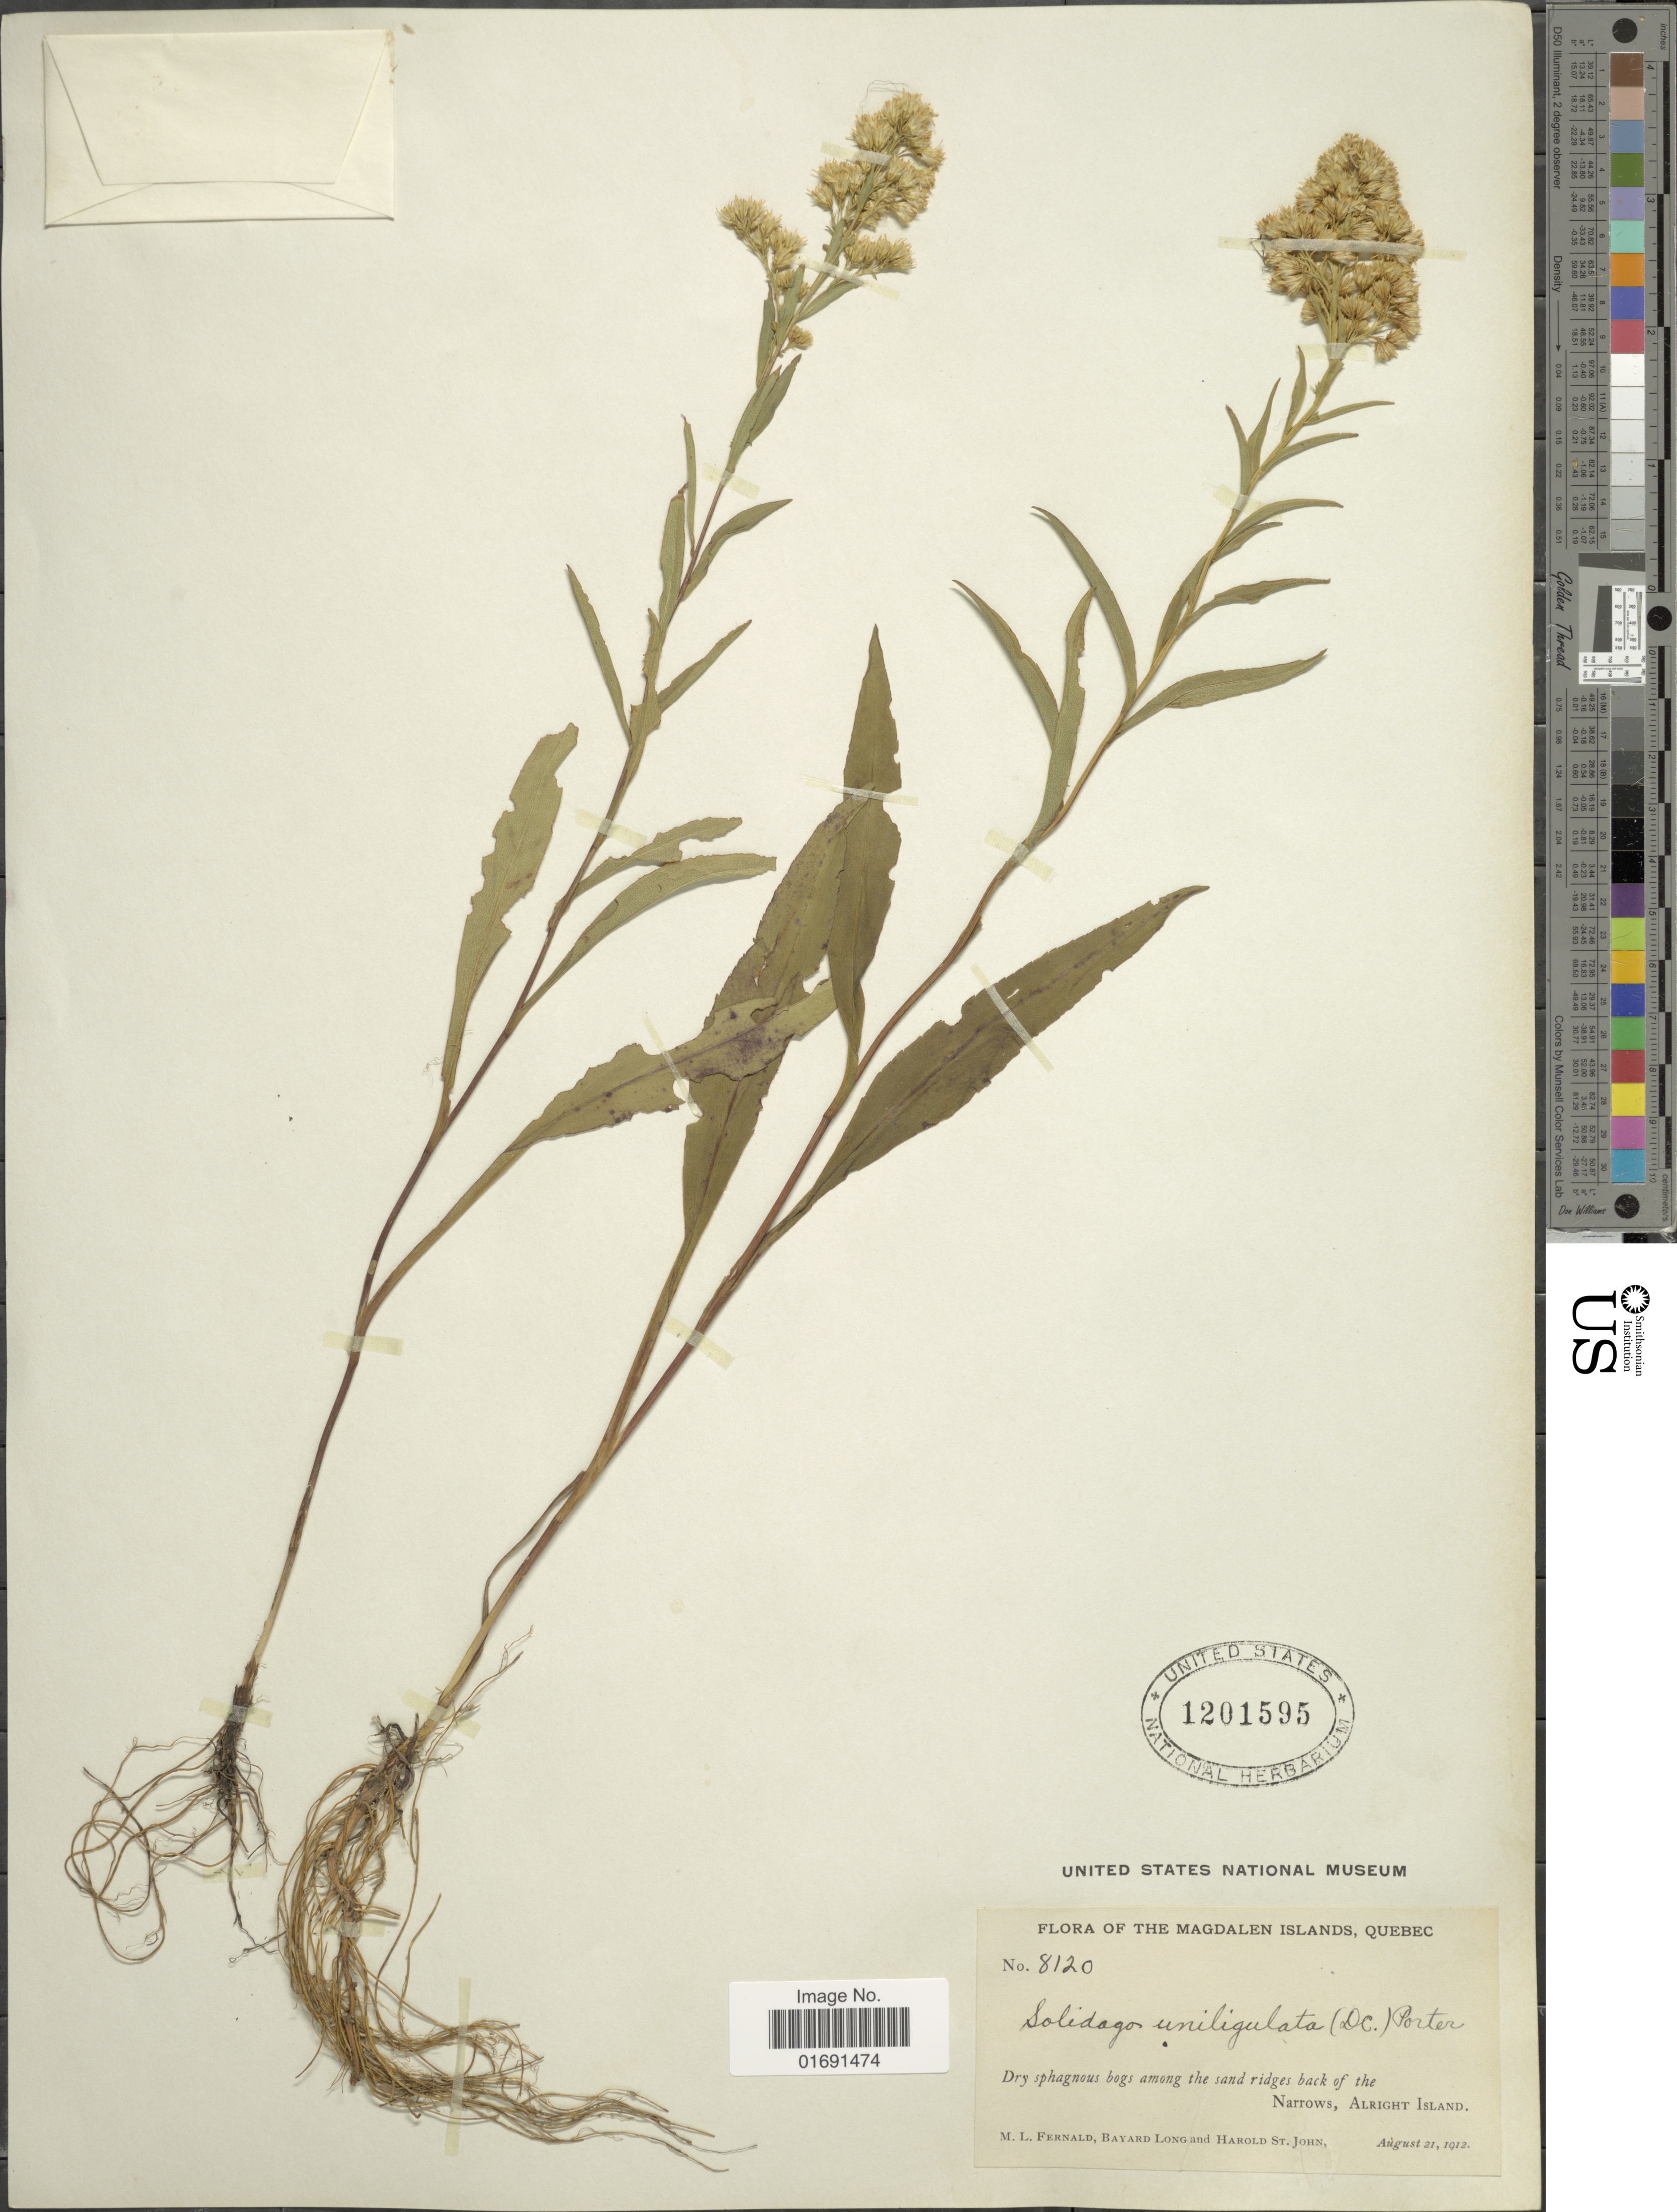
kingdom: Plantae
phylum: Tracheophyta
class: Magnoliopsida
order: Asterales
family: Asteraceae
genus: Solidago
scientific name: Solidago uniligulata var. uniligulata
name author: (DC.) Porter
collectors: M. L. Fernald, B. Long & H. St. John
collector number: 8120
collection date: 1912-08-21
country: Canada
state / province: Quebec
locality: Magdalen Islands, back of the Narrows, Alright Island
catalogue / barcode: US 1201595